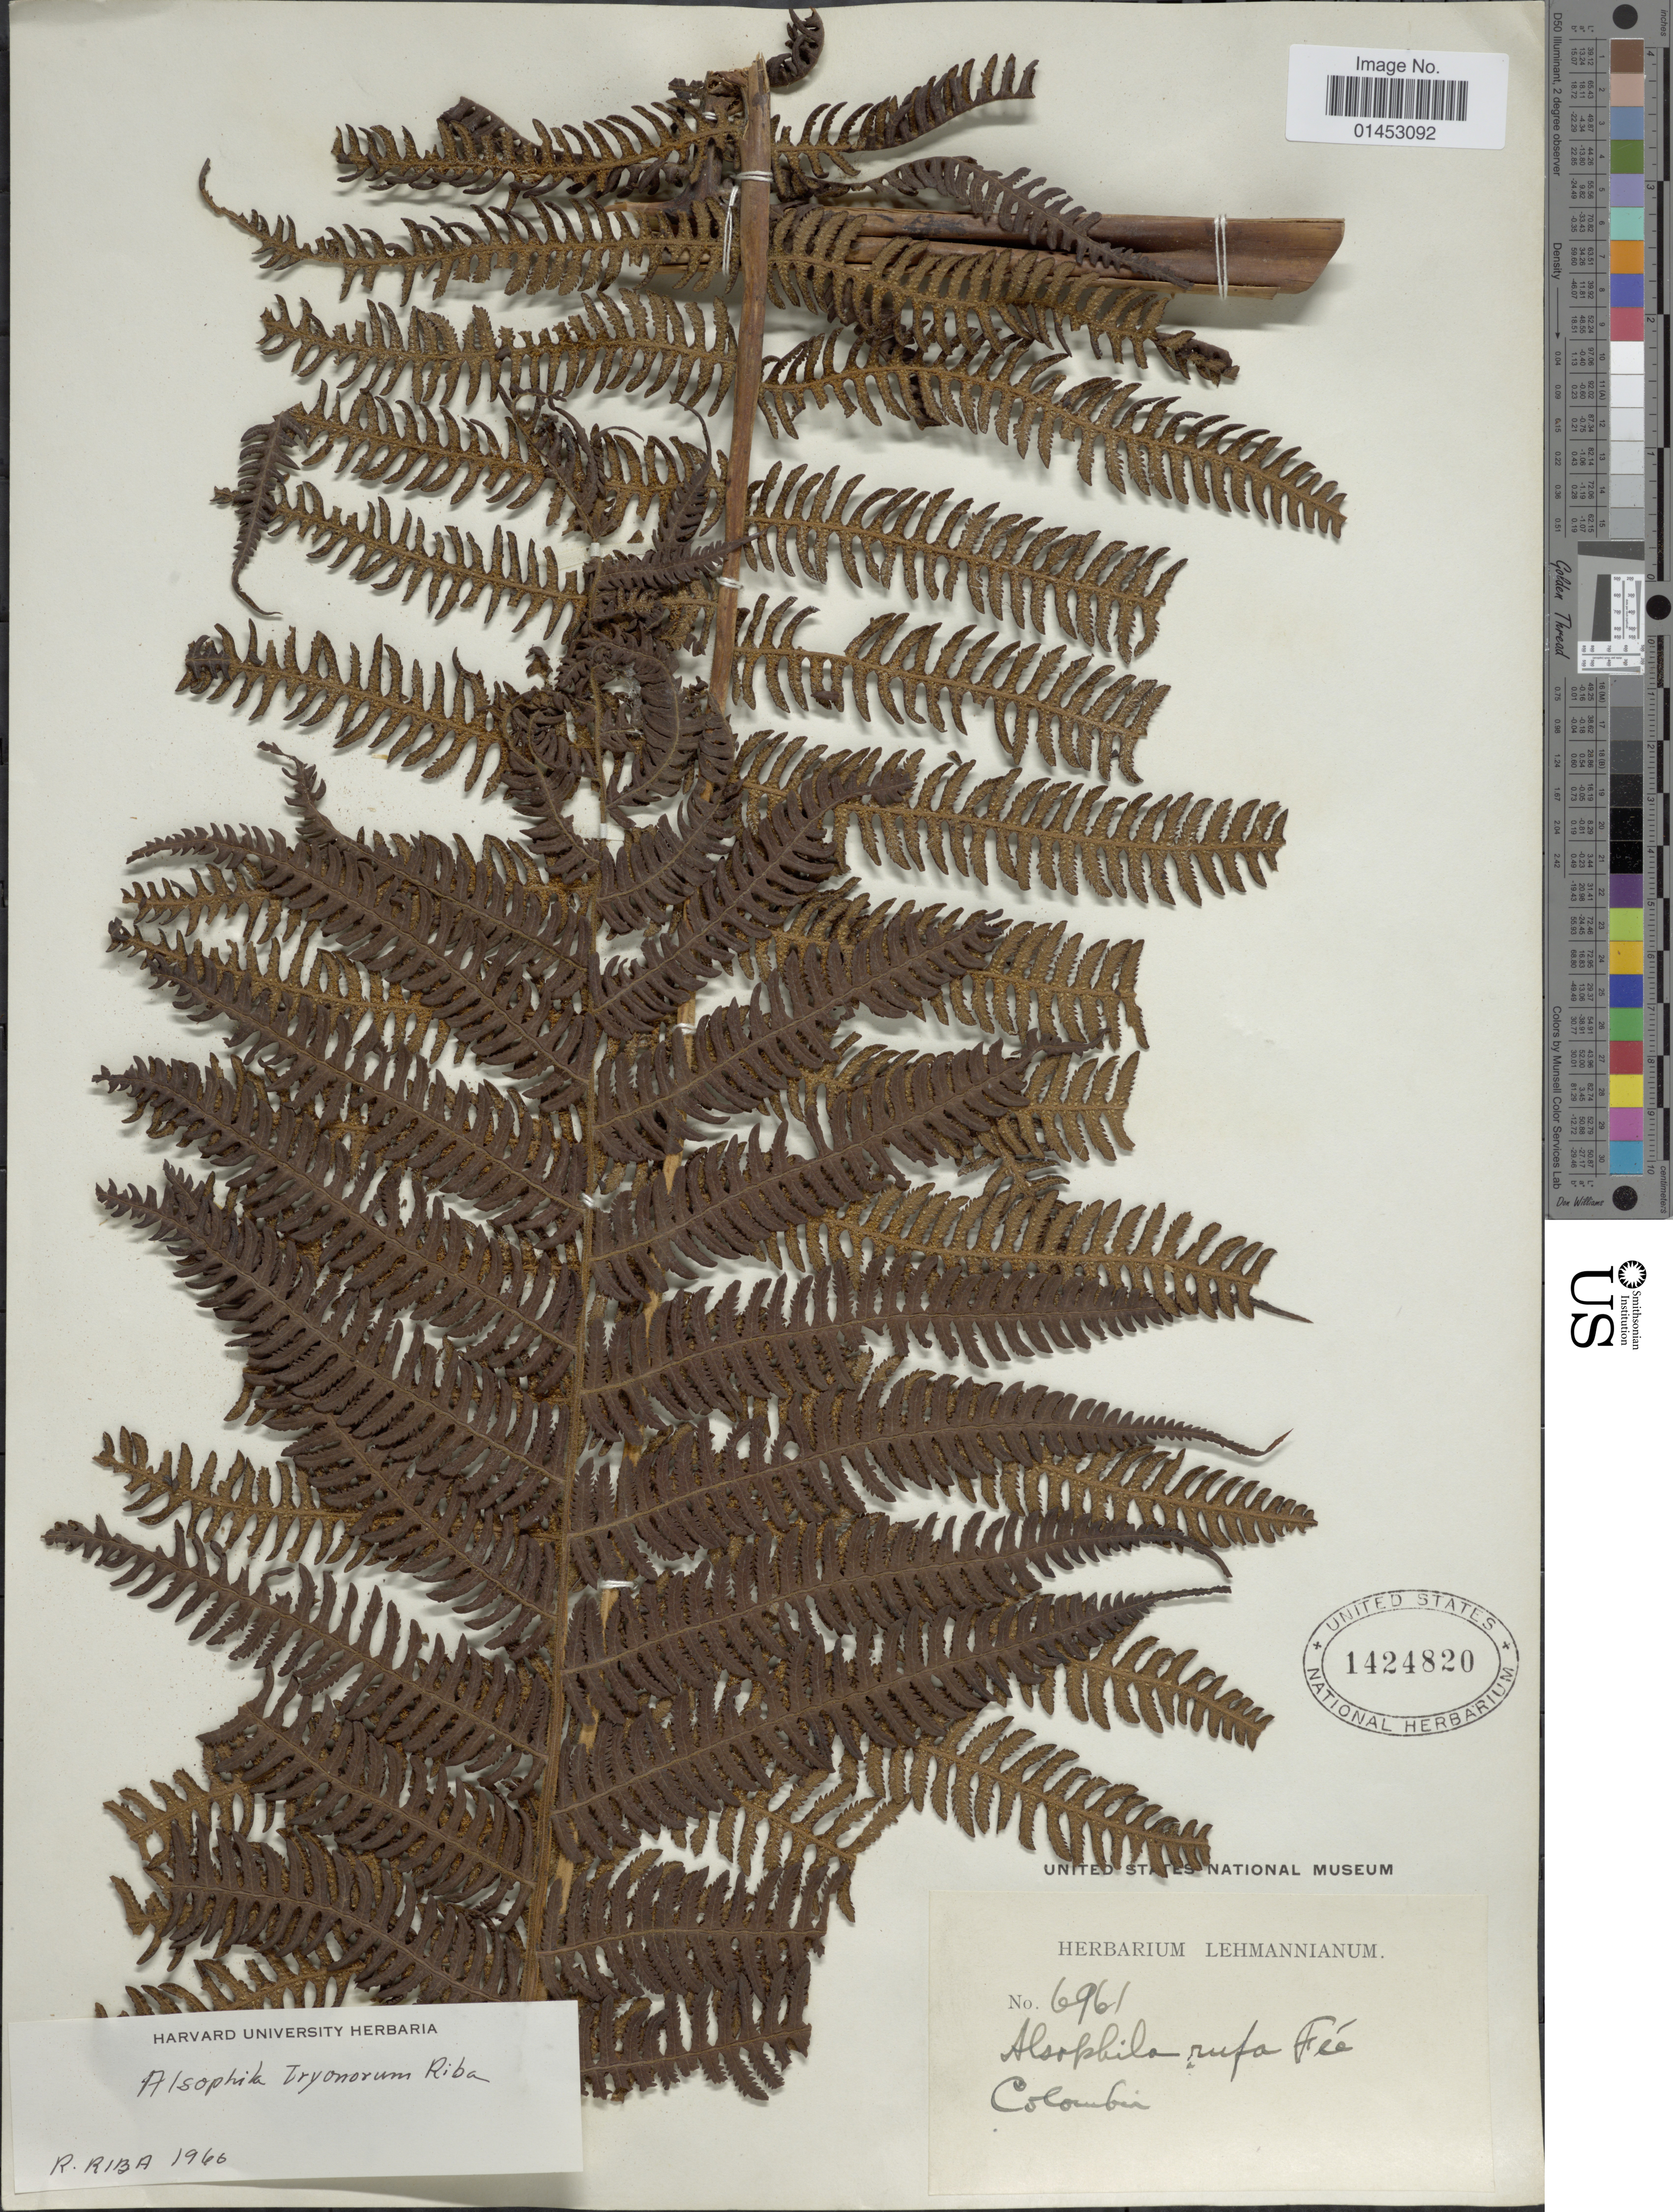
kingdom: Plantae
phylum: Tracheophyta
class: Polypodiopsida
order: Cyatheales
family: Cyatheaceae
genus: Cyathea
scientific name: Cyathea tryonorum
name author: (Riba) Lellinger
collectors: ex herb. Lehmannianum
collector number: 6961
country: Colombia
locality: Colombia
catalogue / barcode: US 1424820